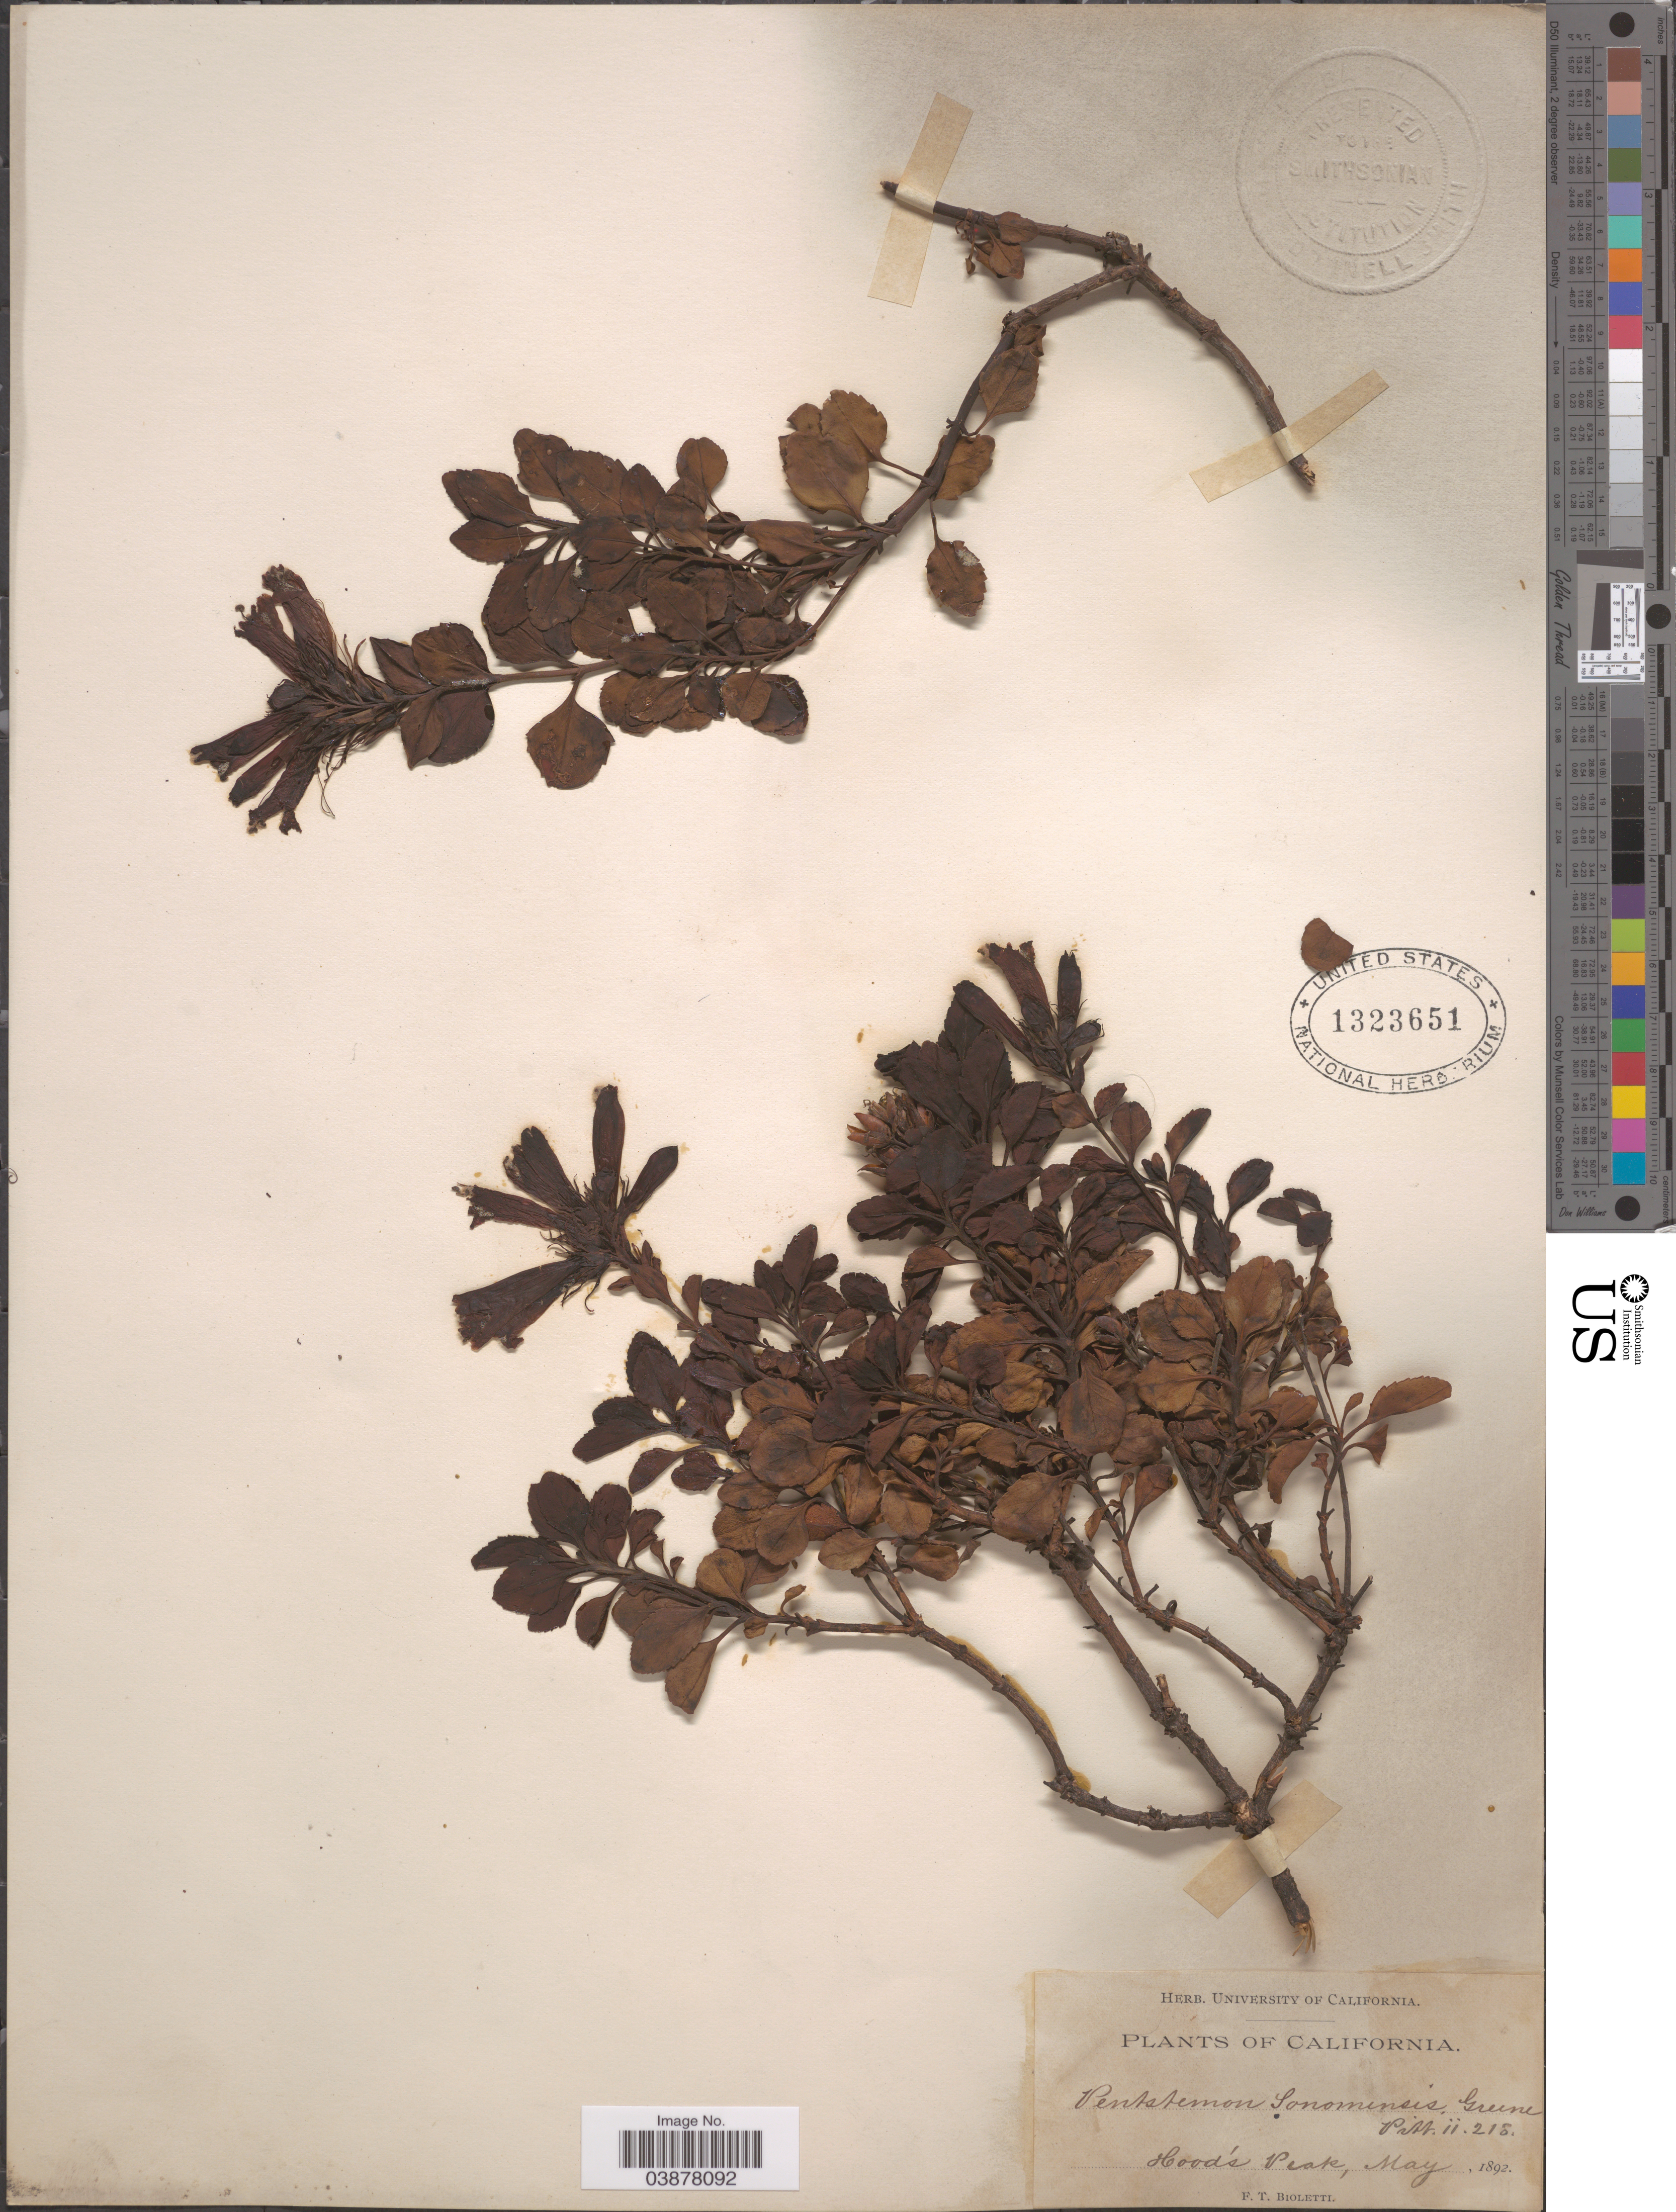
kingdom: Plantae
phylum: Tracheophyta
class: Magnoliopsida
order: Lamiales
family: Plantaginaceae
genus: Penstemon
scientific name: Penstemon sonomensis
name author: Greene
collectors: F. T. Bioletti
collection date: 1892-05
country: United States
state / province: California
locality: Hood's Peak.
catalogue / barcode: US 1323651